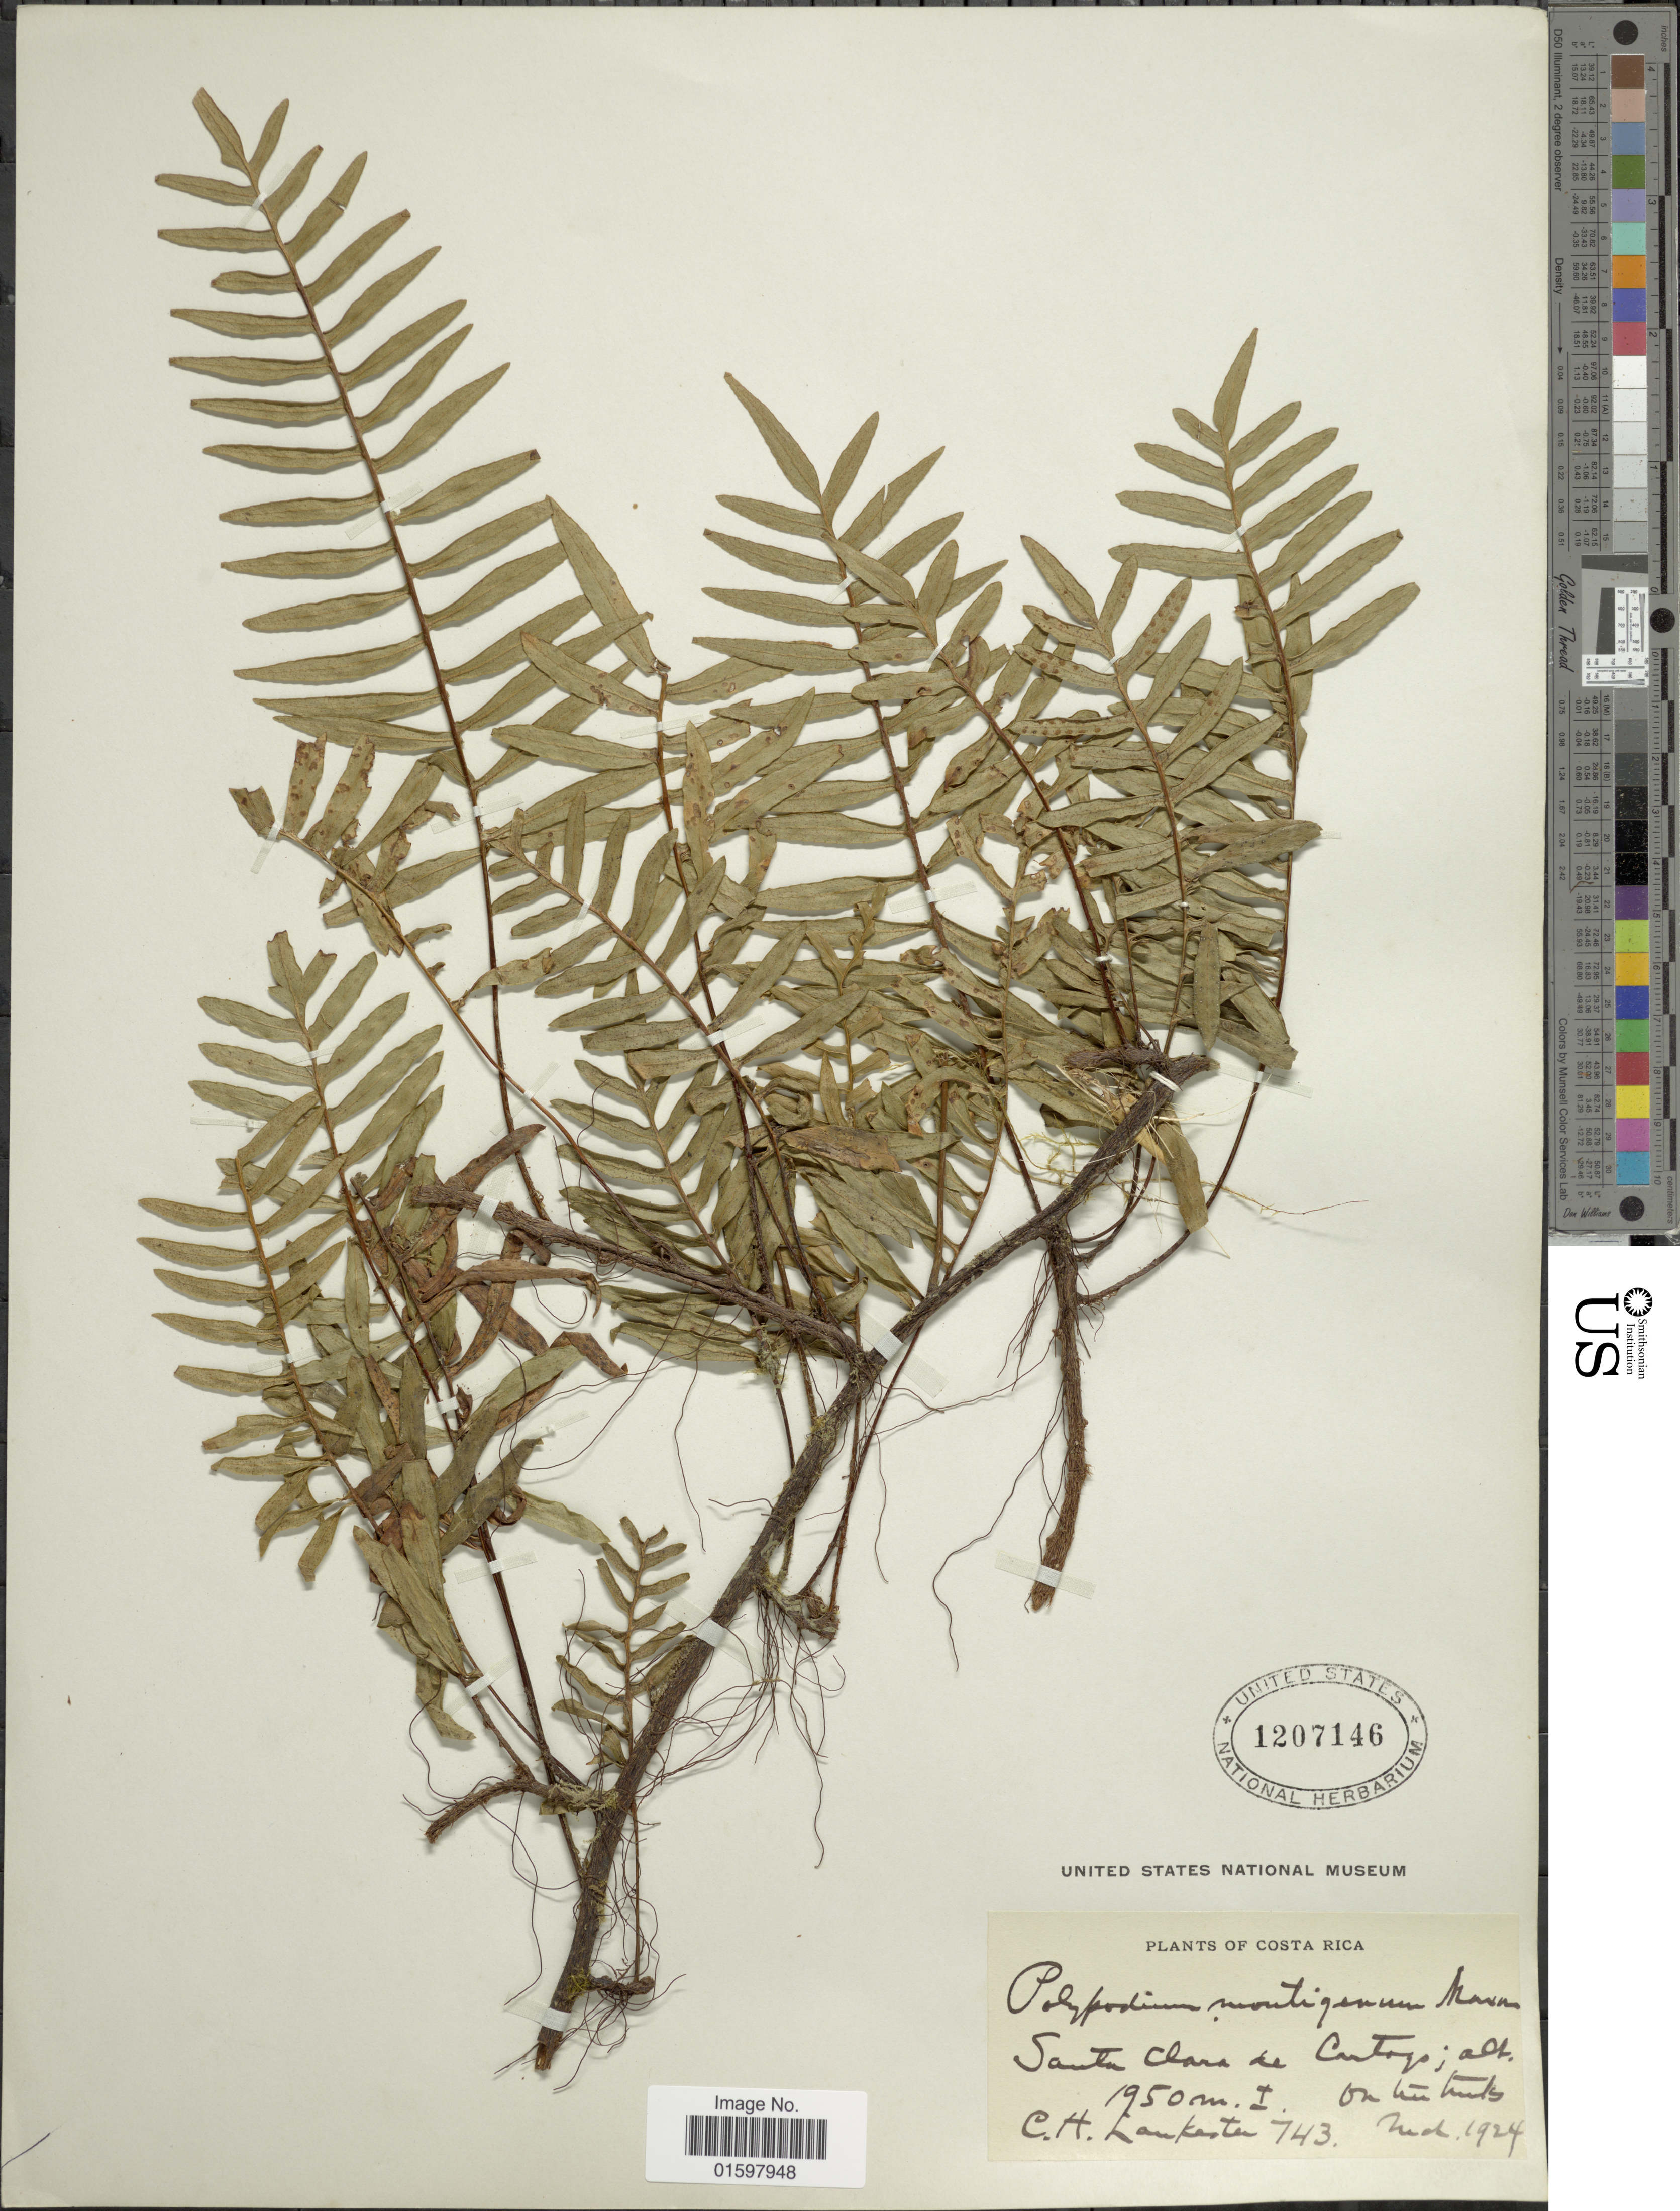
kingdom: Plantae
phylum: Tracheophyta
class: Polypodiopsida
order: Polypodiales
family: Polypodiaceae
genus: Pleopeltis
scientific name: Pleopeltis montigena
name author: (Maxon) A.R. Sm. & Tejero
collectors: C. H. Lankester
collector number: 743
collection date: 1924-03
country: Costa Rica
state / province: Cartago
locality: Santa Clara de Cartago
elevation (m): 1950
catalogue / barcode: US 1207146